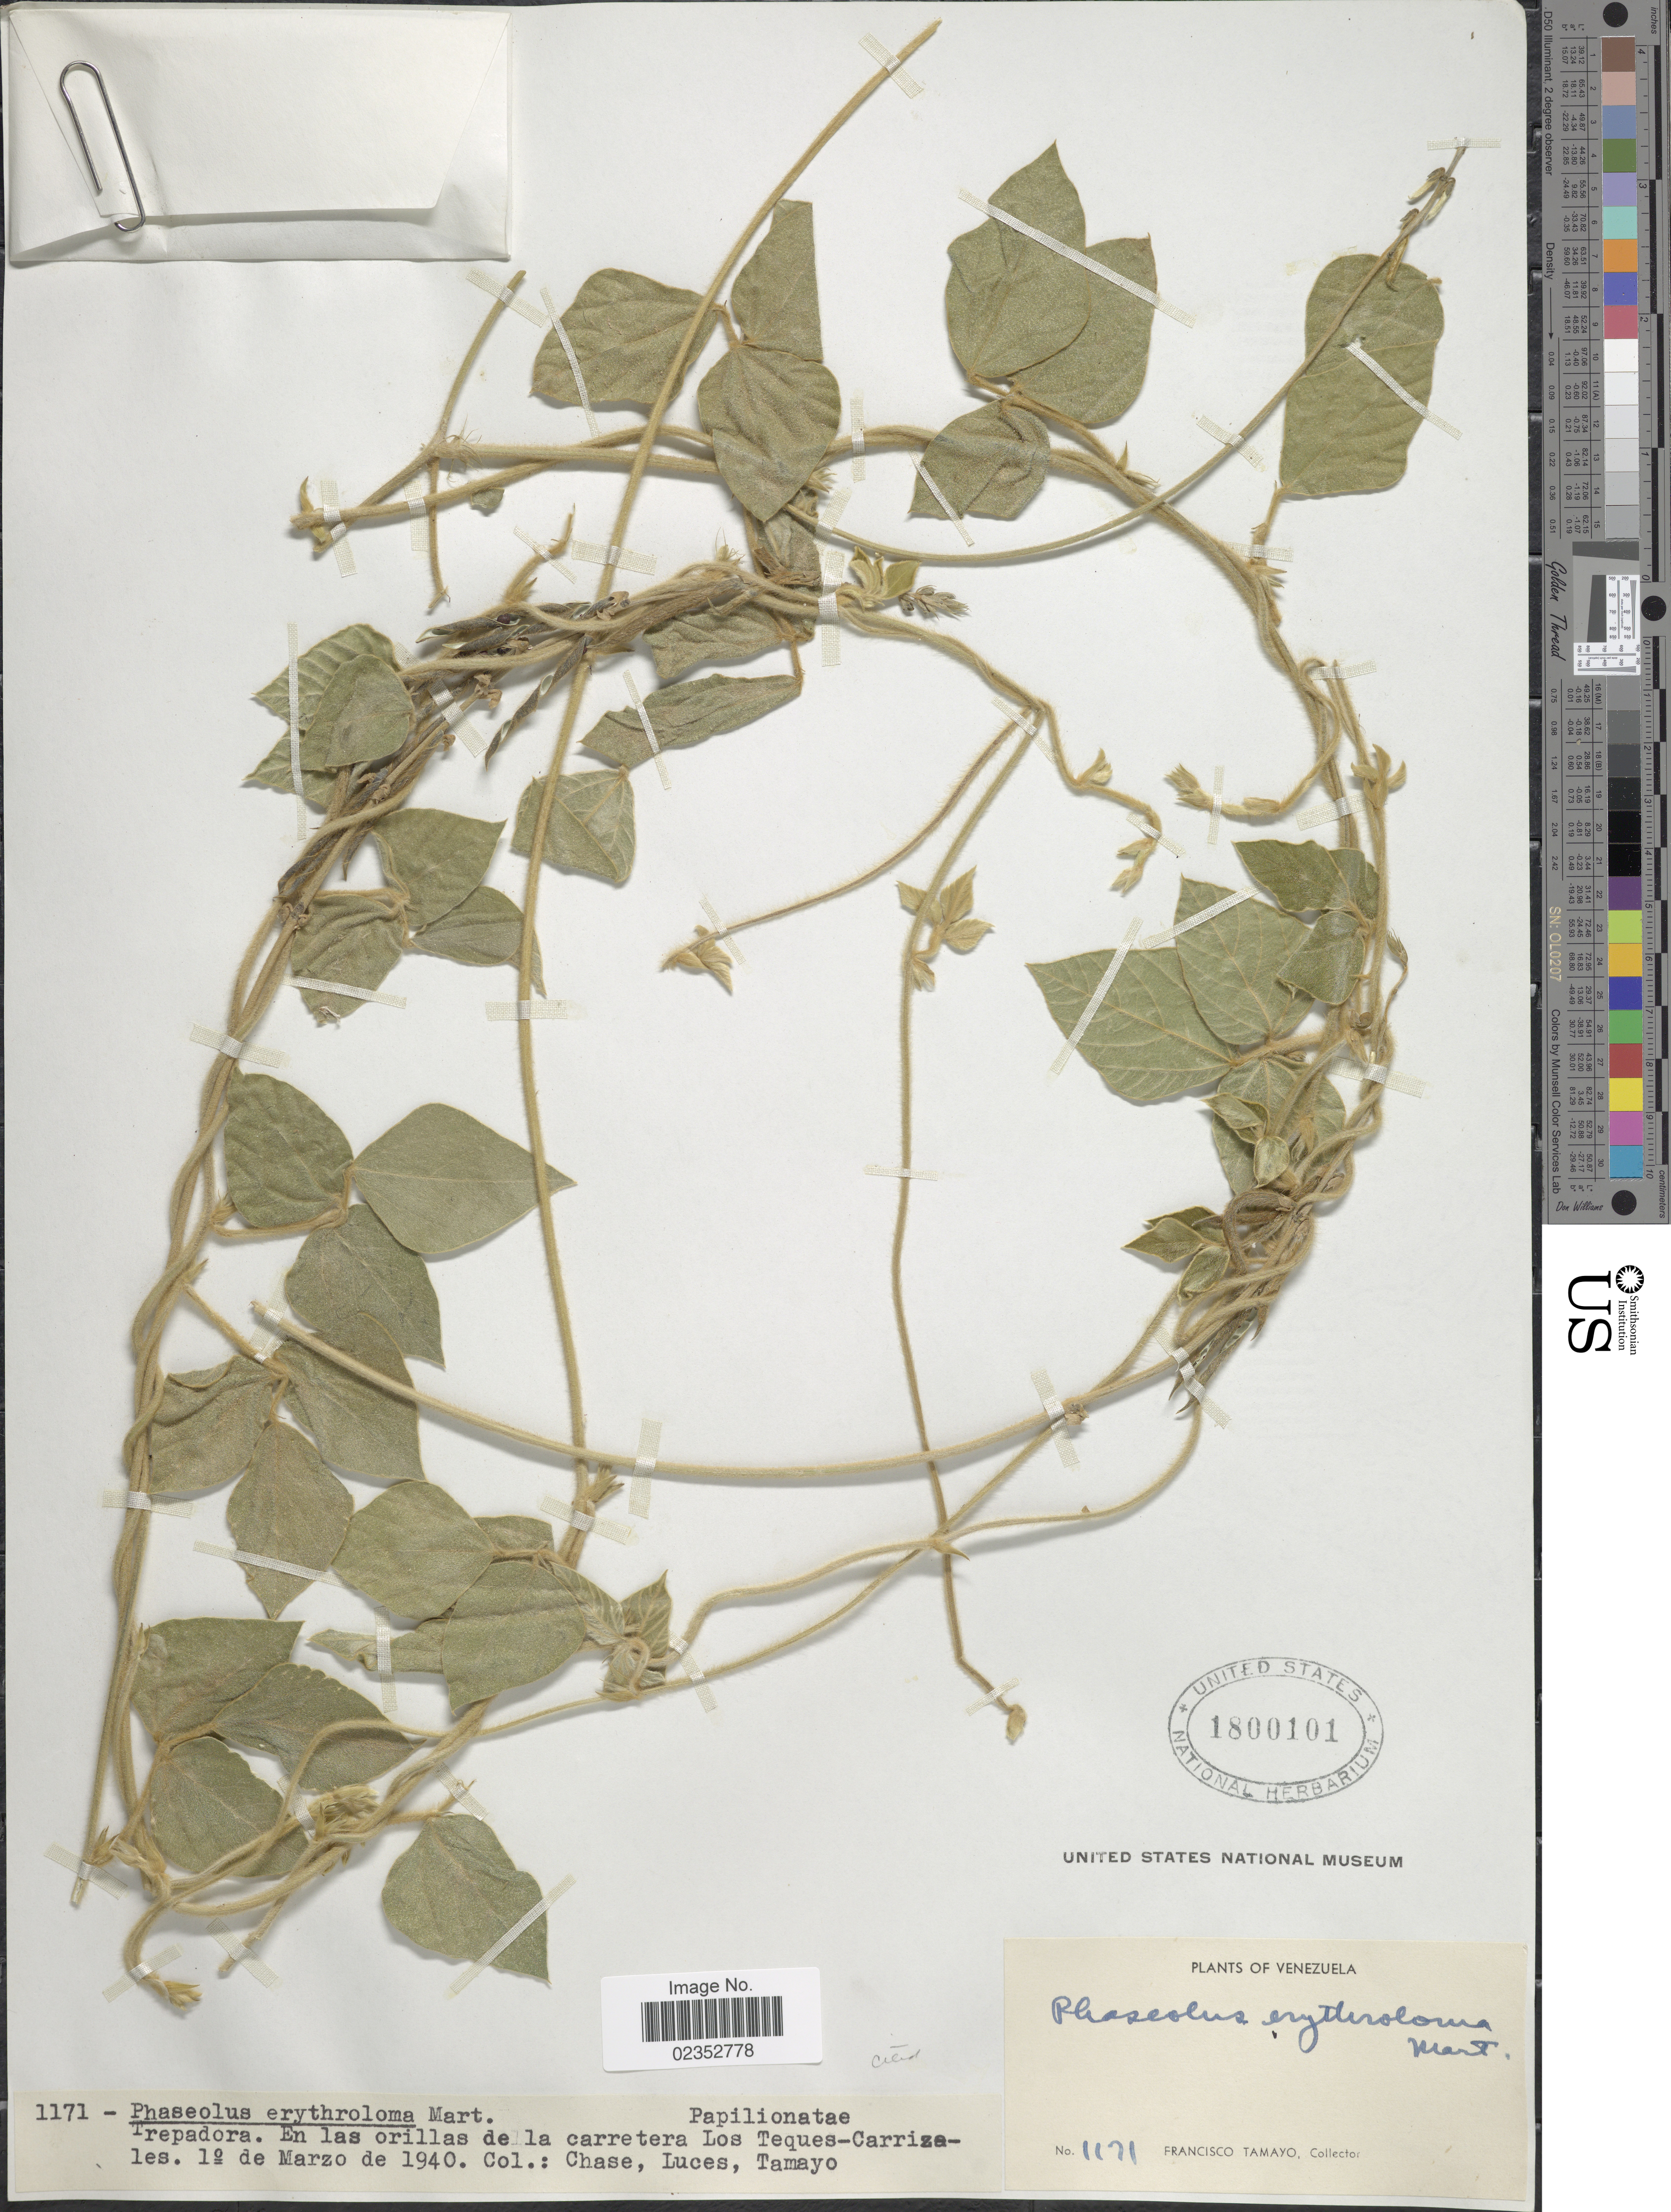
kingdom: Plantae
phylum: Tracheophyta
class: Magnoliopsida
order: Fabales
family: Fabaceae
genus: Macroptilium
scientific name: Macroptilium erythroloma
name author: (Mart. ex Benth.) Urb.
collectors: F. Tamayo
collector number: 1171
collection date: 1940-03-01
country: Venezuela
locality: En las orillas de la carretera Los Teques-Carrizales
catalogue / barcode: US 1800101